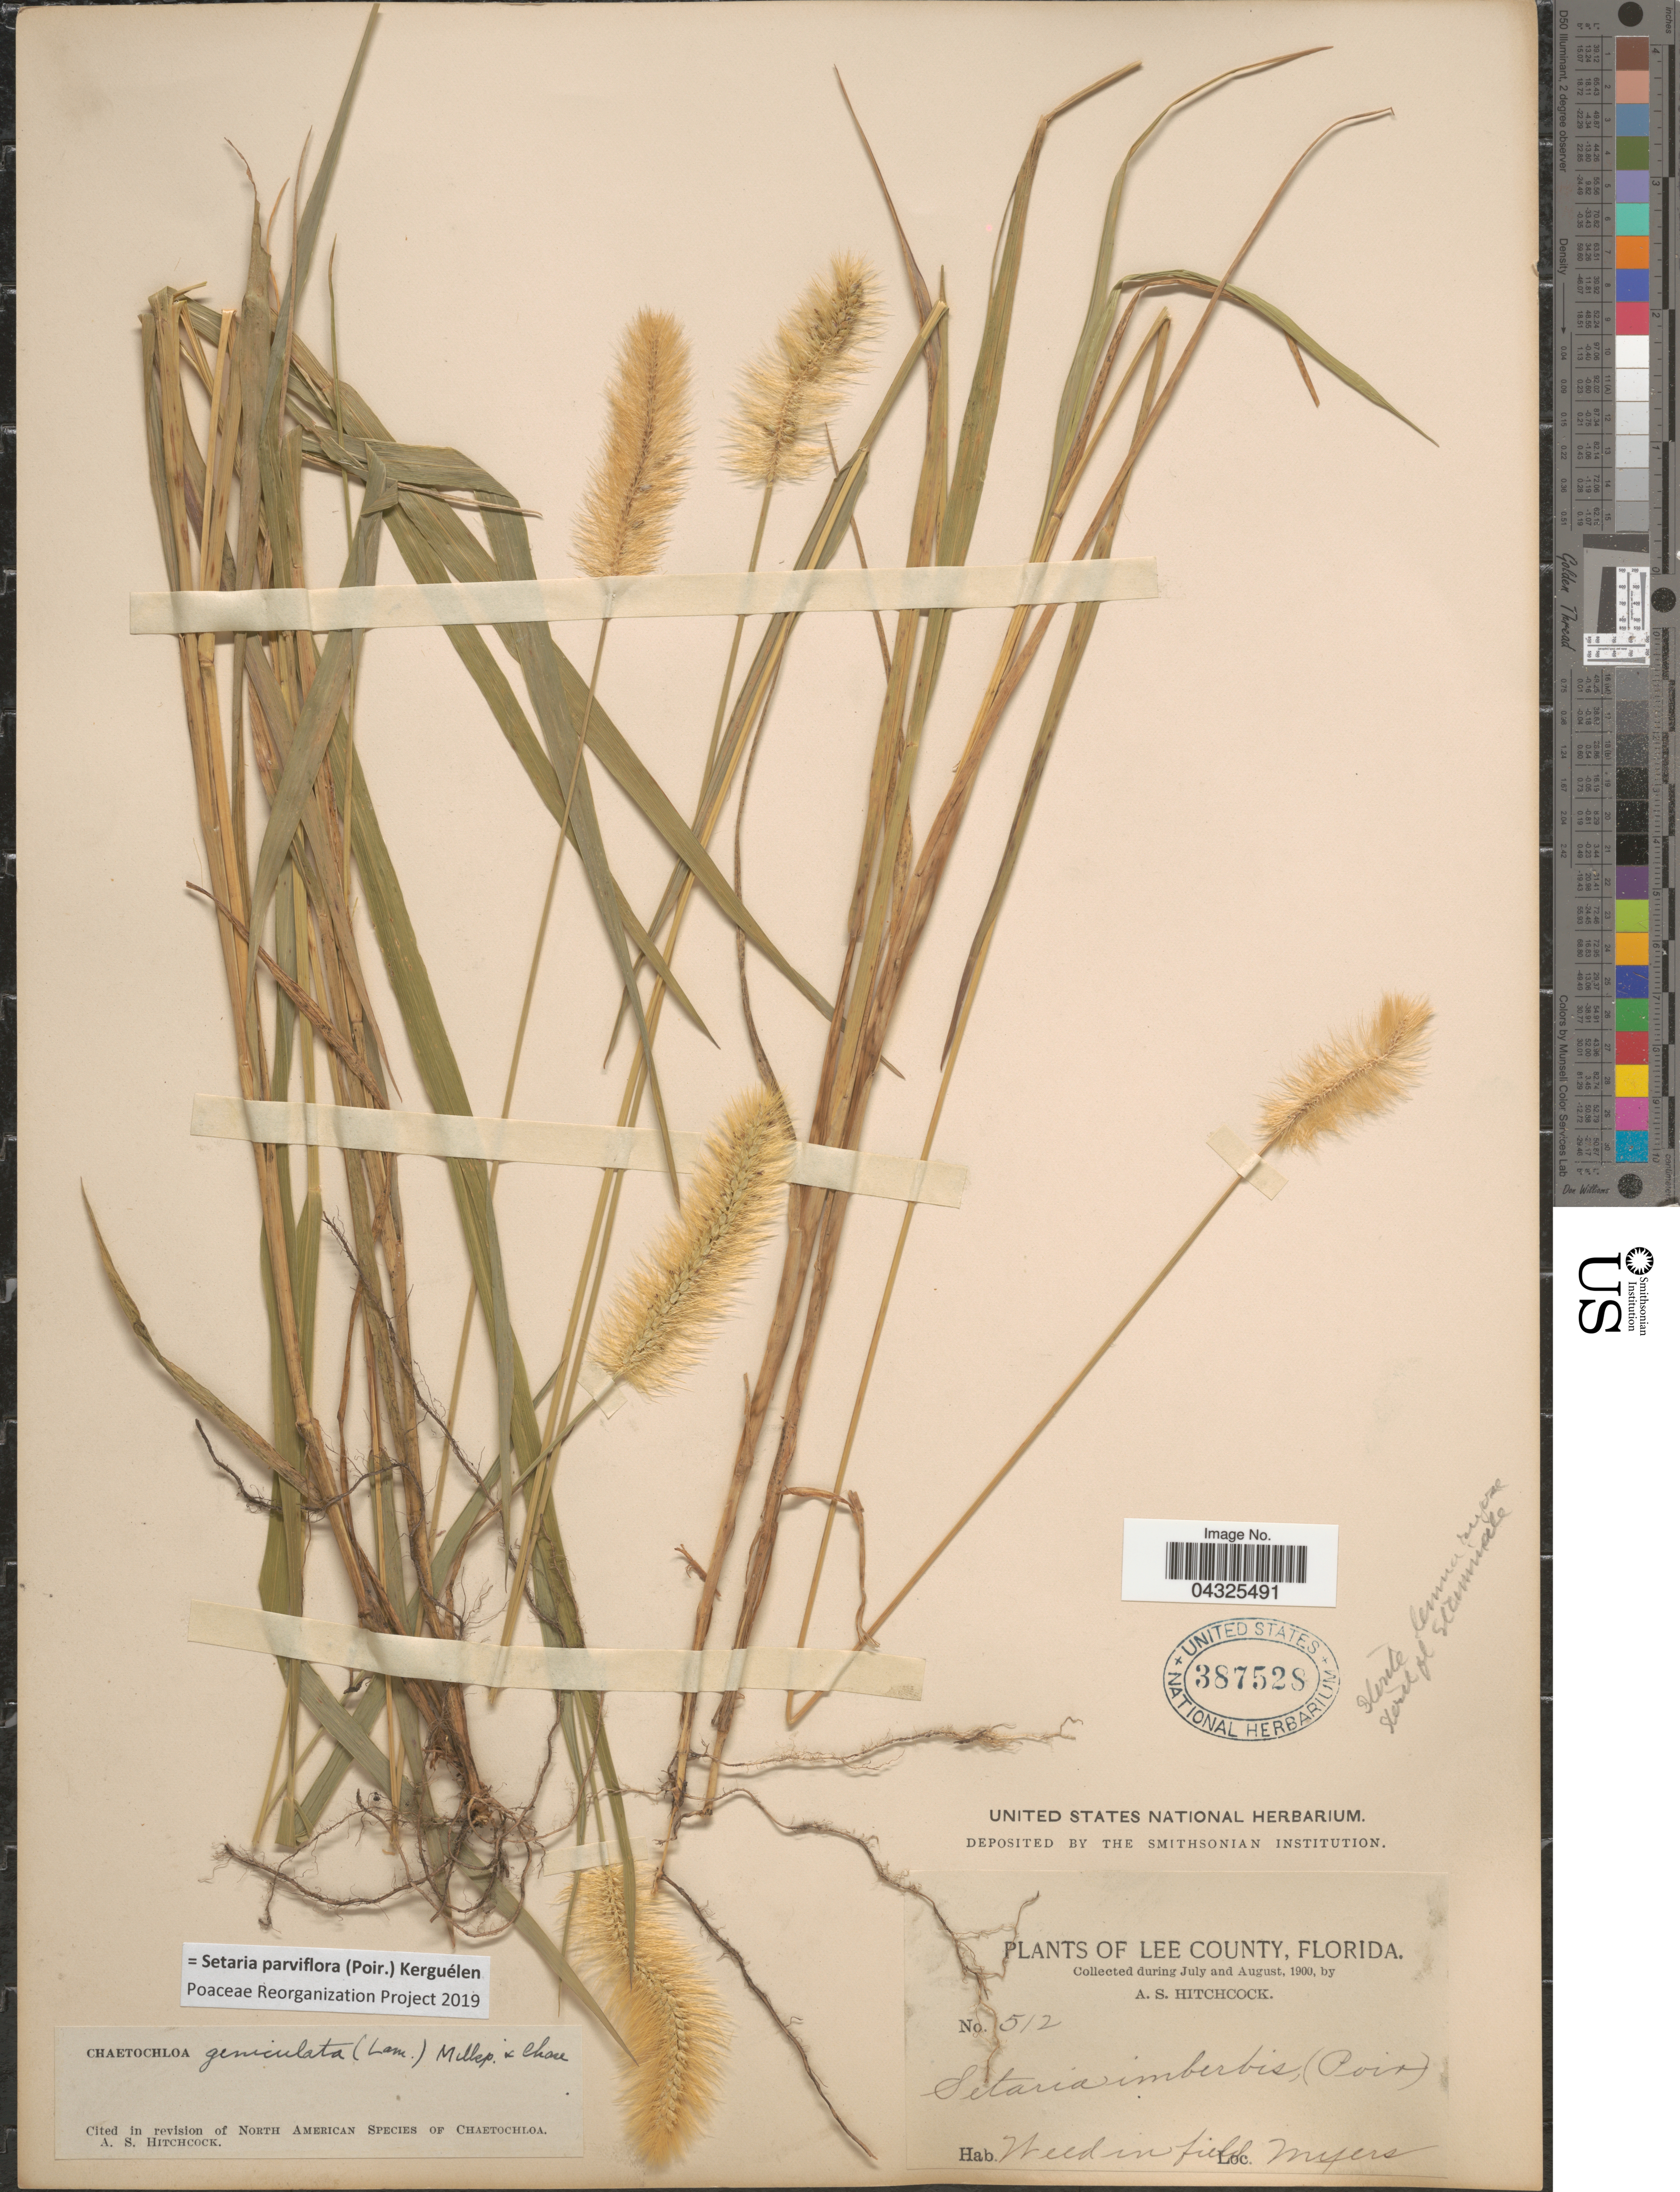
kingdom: Plantae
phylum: Tracheophyta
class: Liliopsida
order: Poales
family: Poaceae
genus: Setaria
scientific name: Setaria parviflora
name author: (Poir.) Kerguélen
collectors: A. S. Hitchcock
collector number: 512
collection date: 1900-07/1900-08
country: United States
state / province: Florida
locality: Lee County. Myers.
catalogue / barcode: US 387528